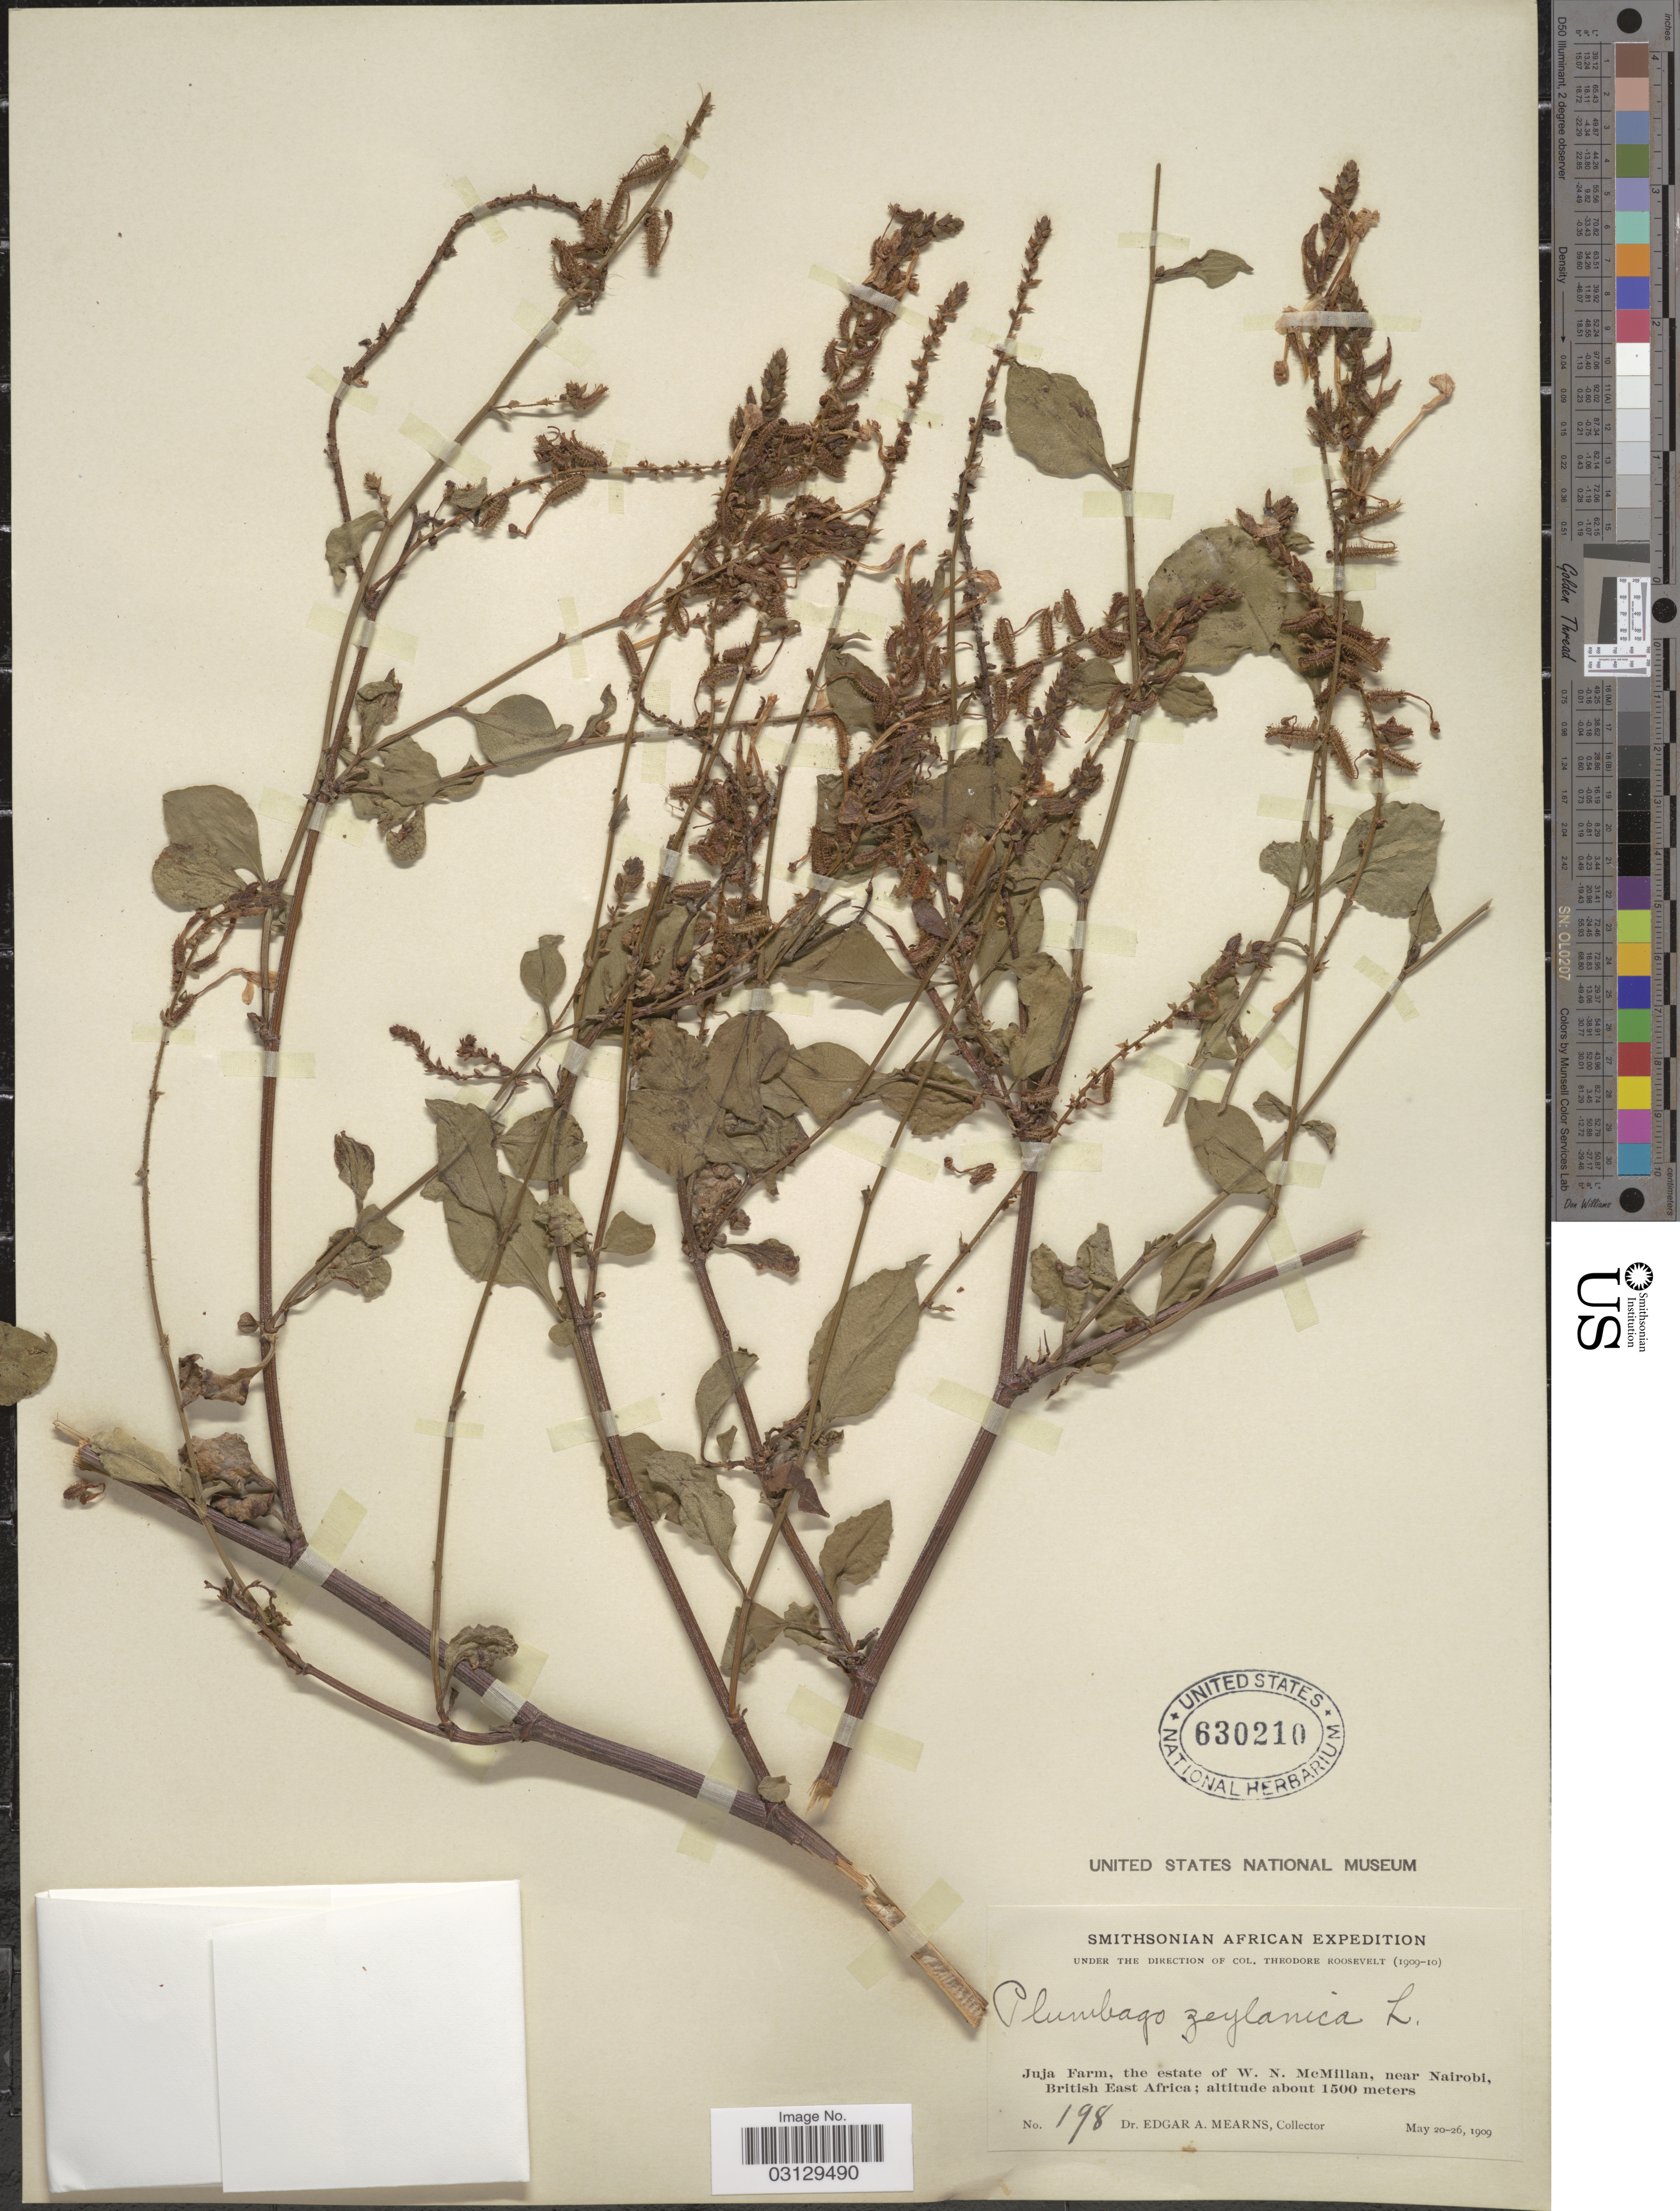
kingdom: Plantae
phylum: Tracheophyta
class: Magnoliopsida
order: Caryophyllales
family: Plumbaginaceae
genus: Plumbago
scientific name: Plumbago zeylanica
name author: L.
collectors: E. A. Mearns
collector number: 198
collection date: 1909-05-20/1909-05-26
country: Kenya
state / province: Nairobi Area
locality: Juja Farm, the estate of W. N. McMillan, near Nairobi, British East Africa.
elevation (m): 1500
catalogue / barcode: US 630210